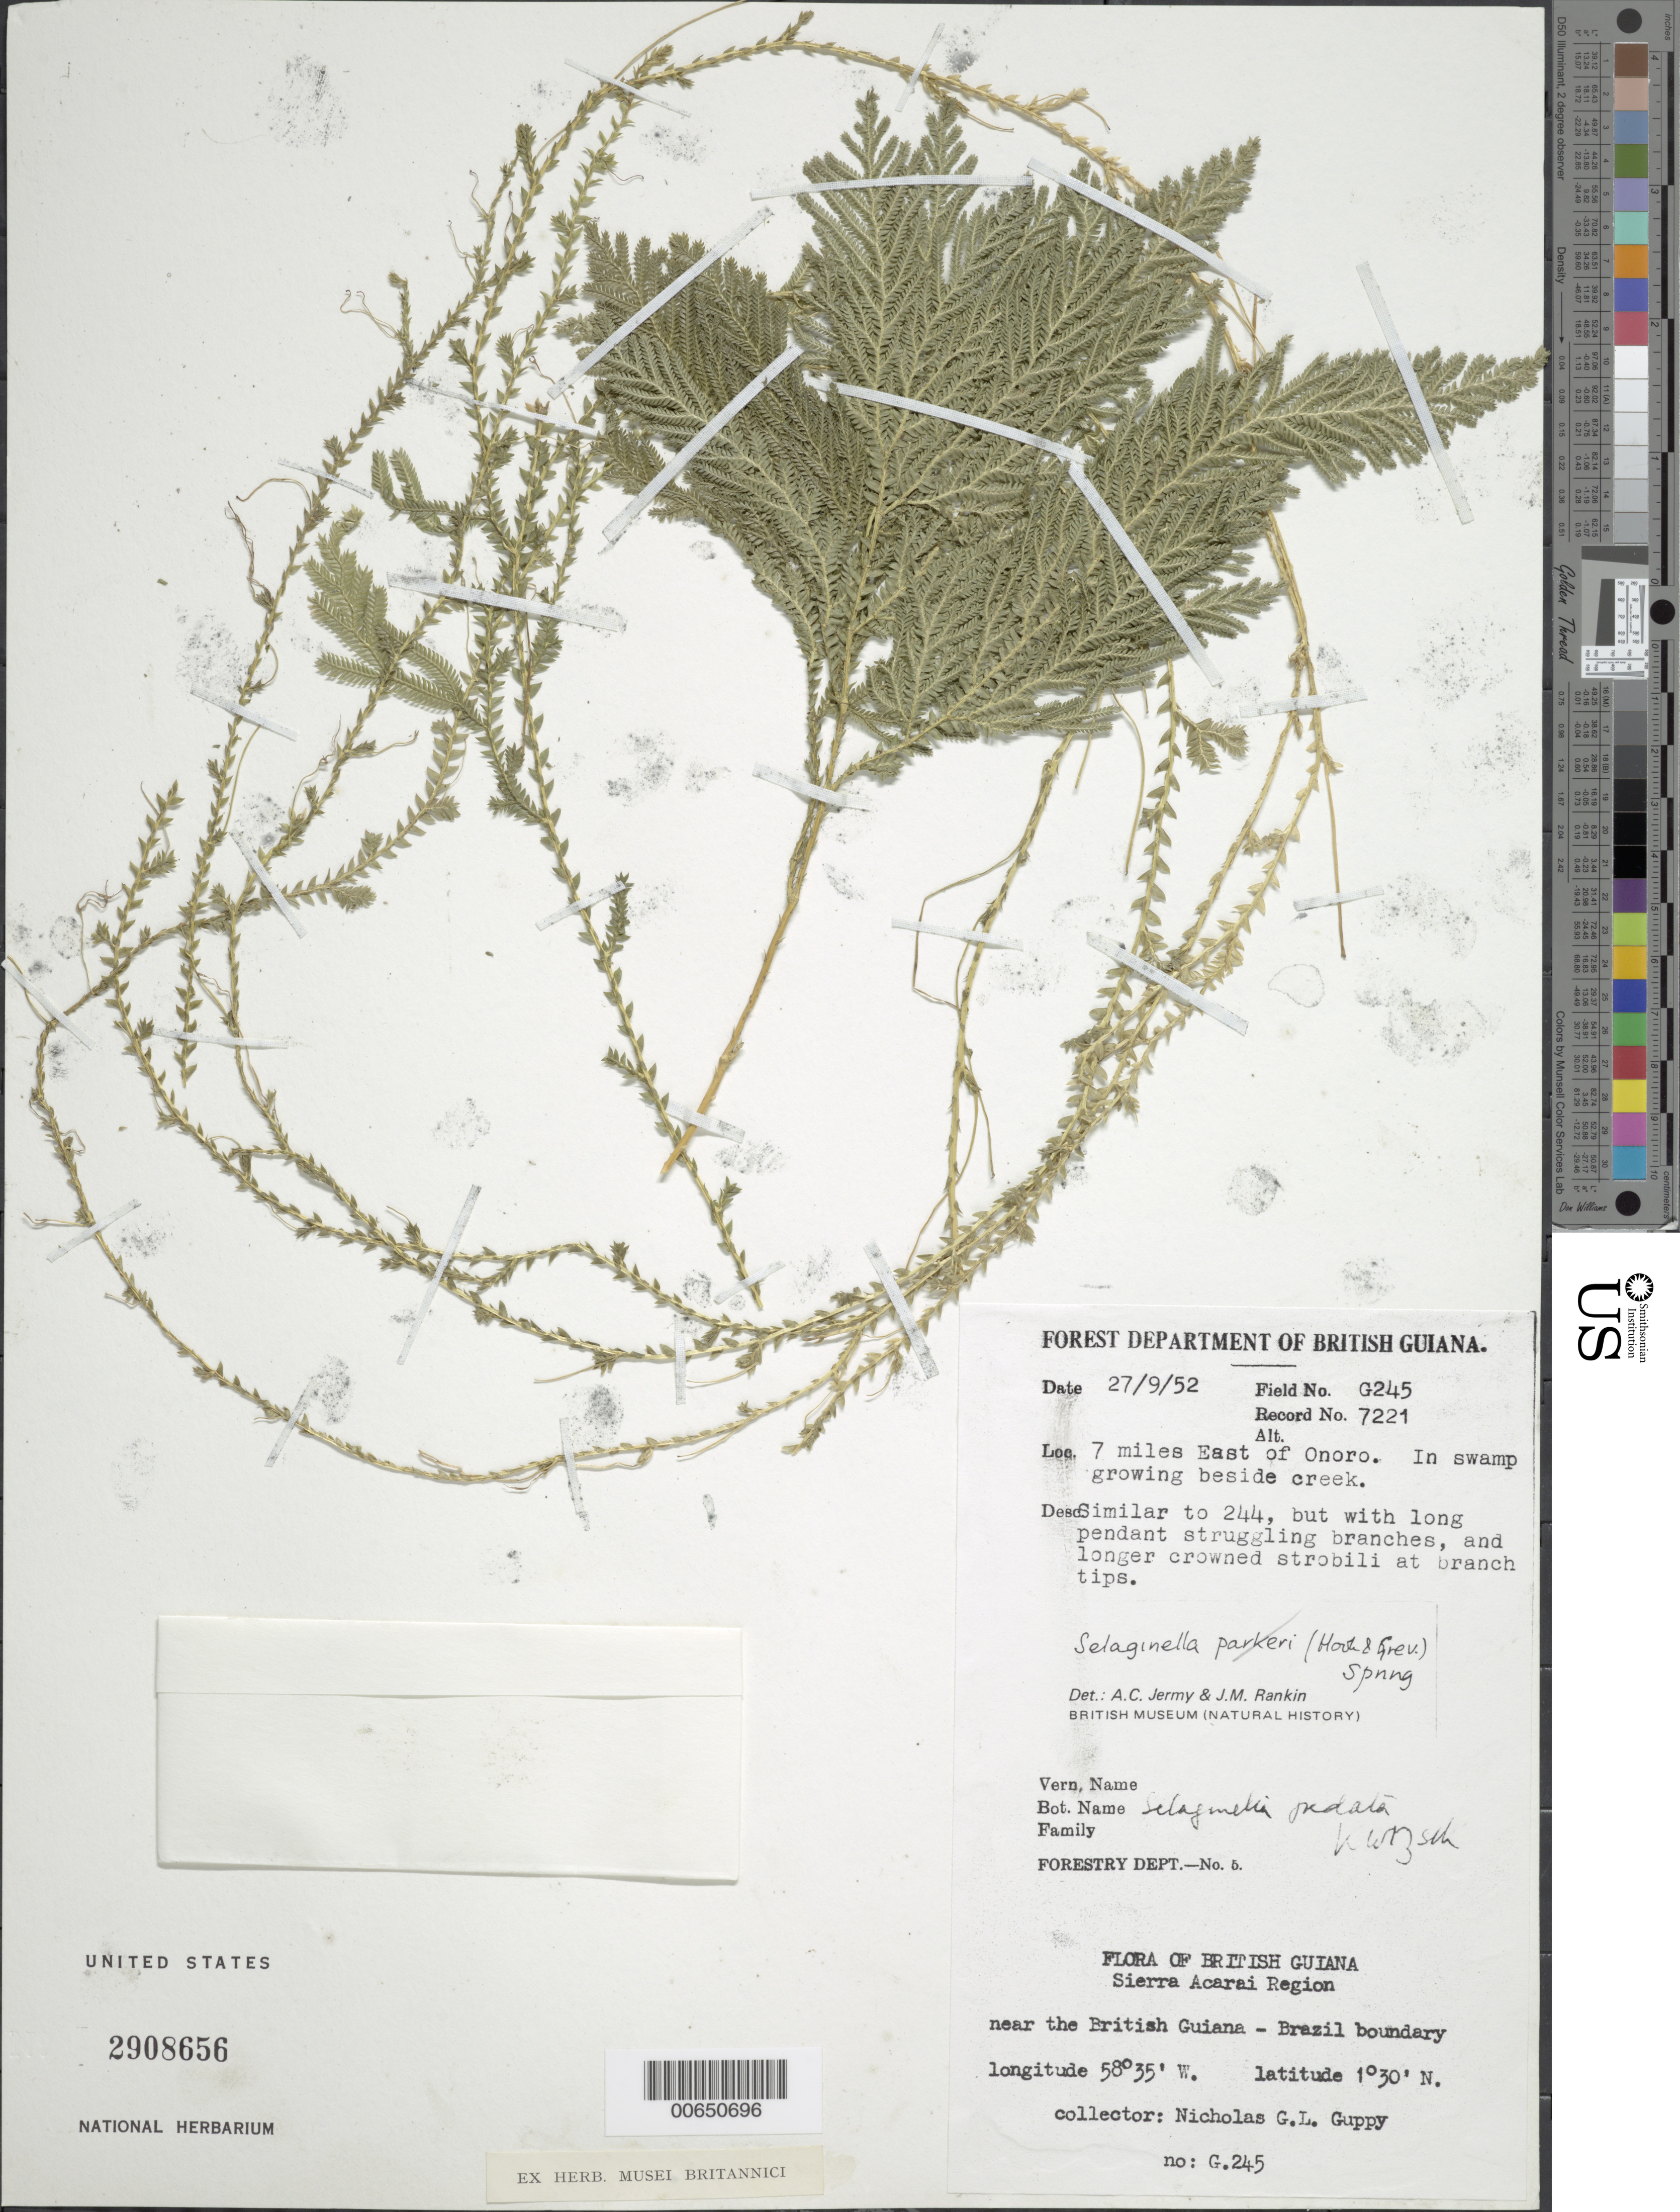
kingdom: Plantae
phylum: Tracheophyta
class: Lycopodiopsida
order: Selaginellales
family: Selaginellaceae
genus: Selaginella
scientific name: Selaginella pedata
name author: Klotzsch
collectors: N. Guppy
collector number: G 245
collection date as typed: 27-Sep-52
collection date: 1952-09-27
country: Guyana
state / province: U. Takutu-U. Essequibo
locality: Onoro, 7 mi E of; Sierra Acarai Region; near British Guiana-Brazil boundary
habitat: In swamp growing beside creek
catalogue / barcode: US 2908656